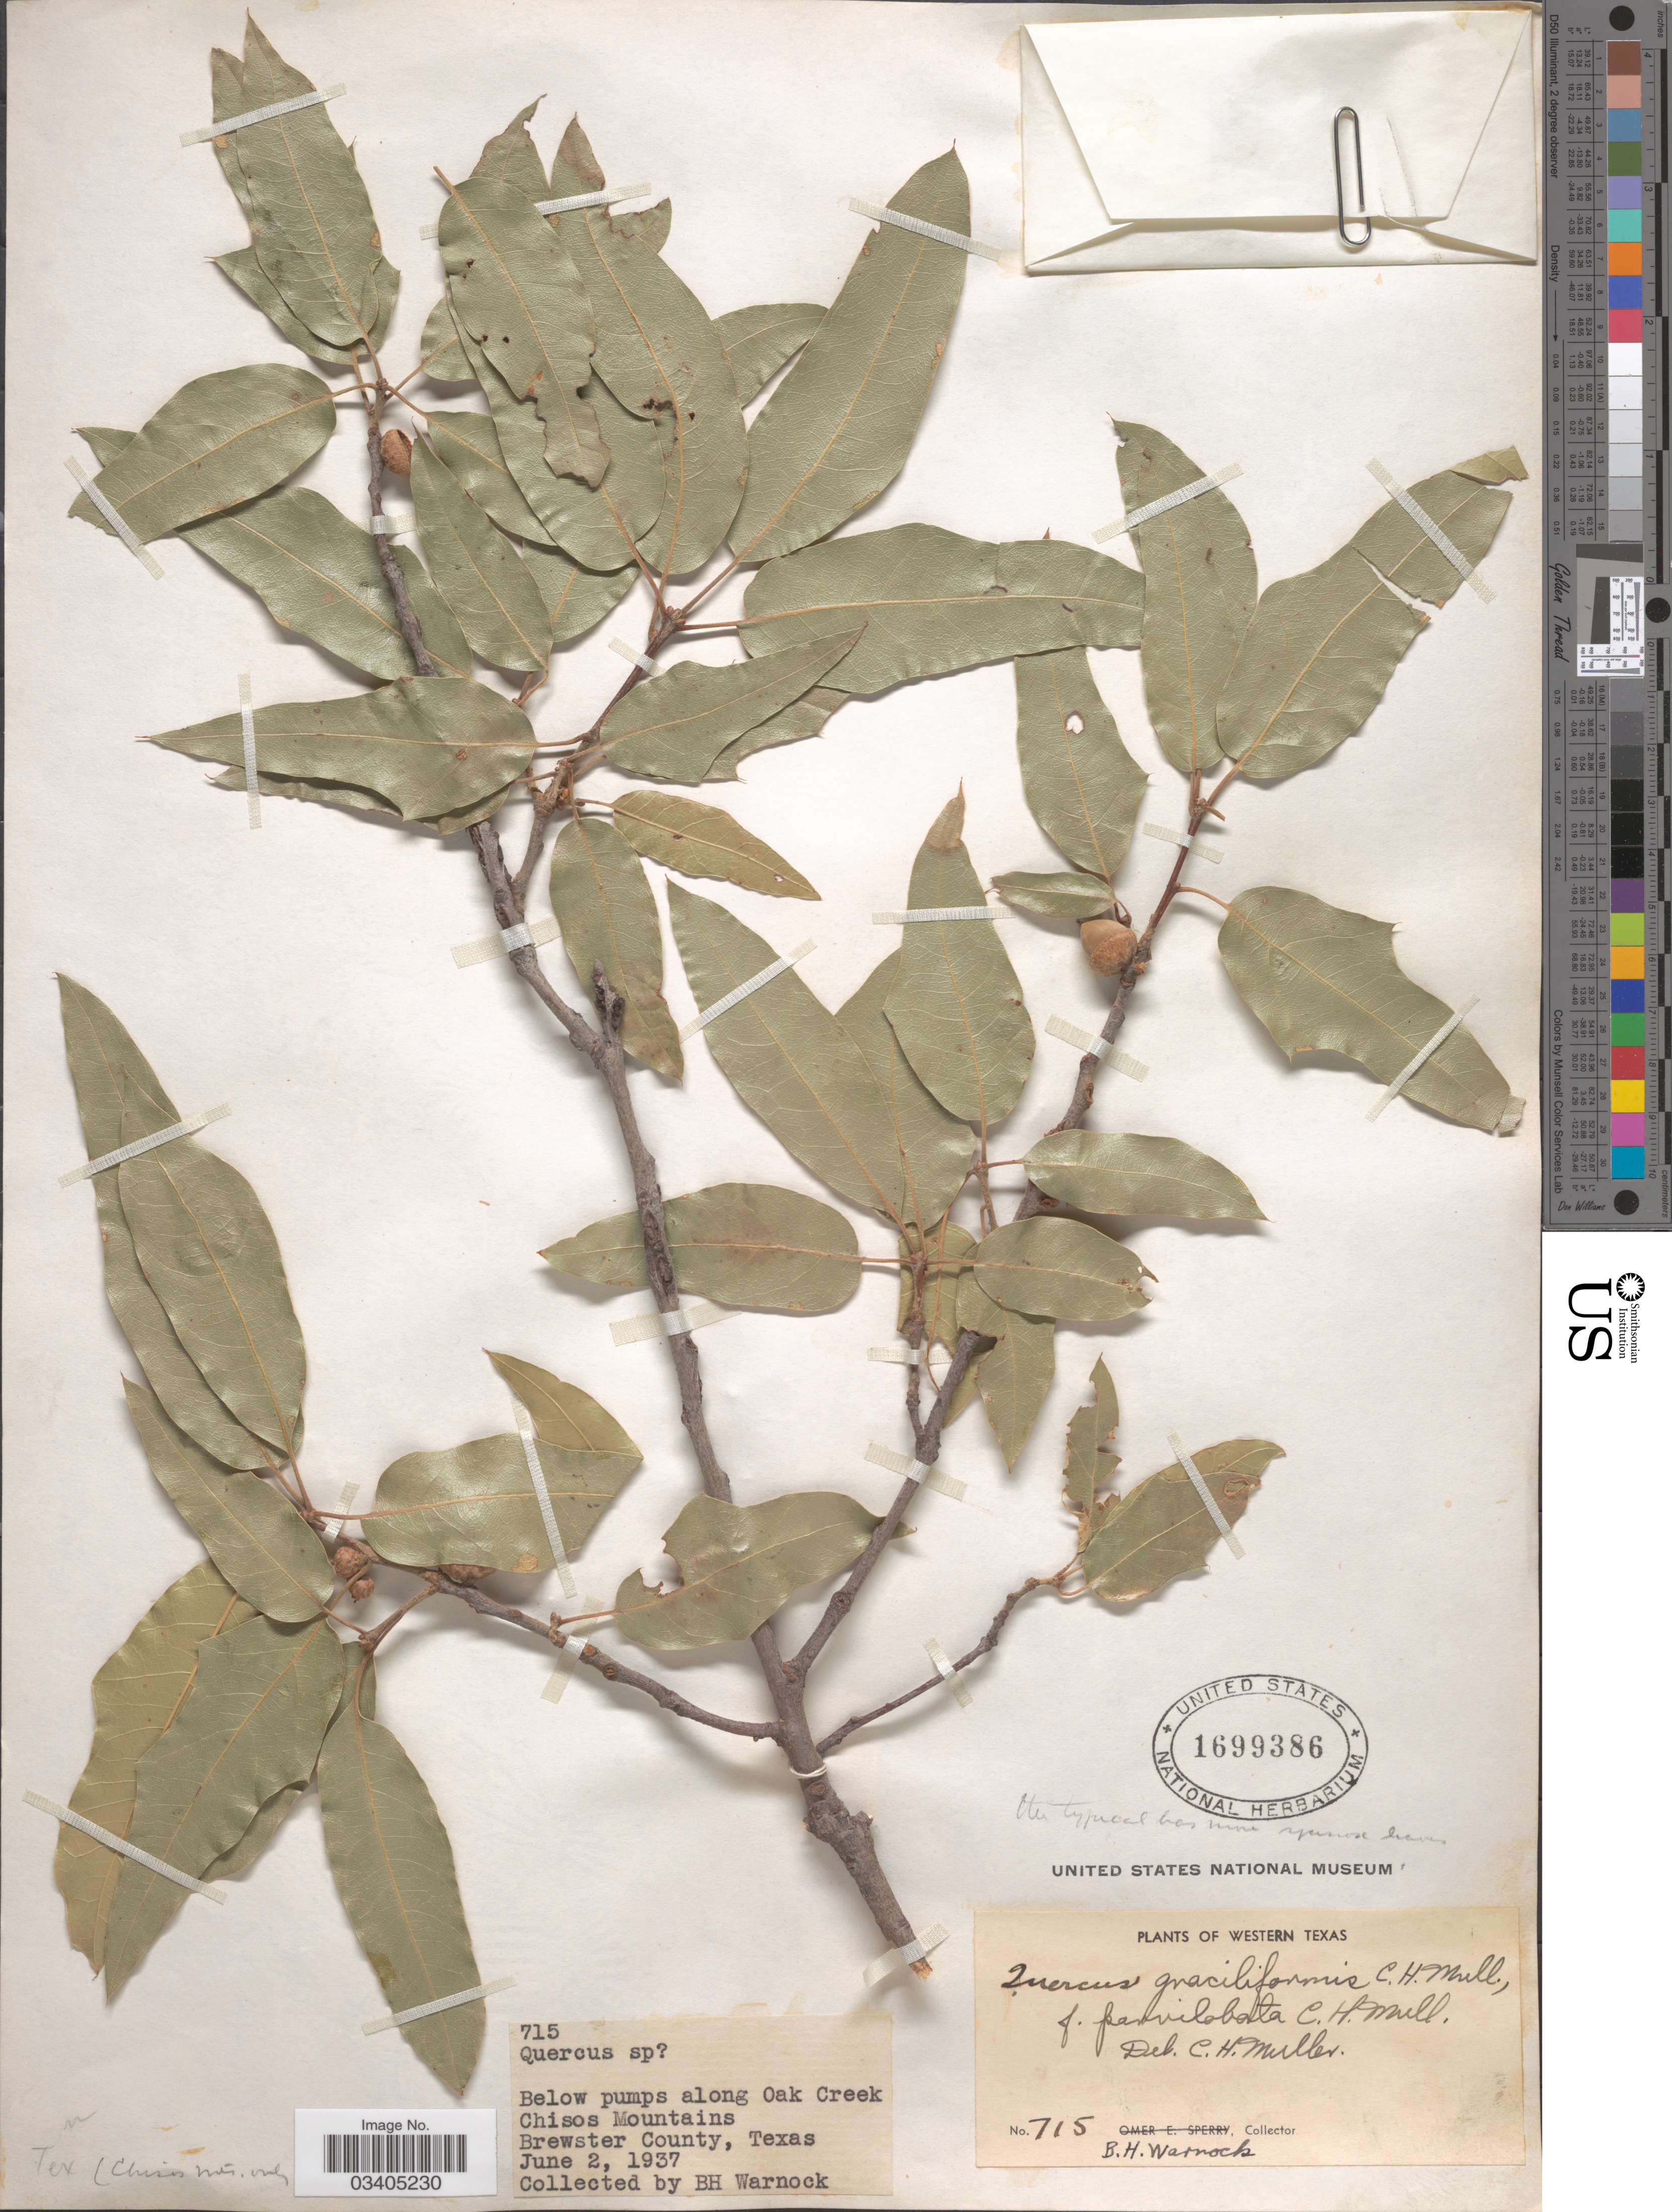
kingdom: Plantae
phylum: Tracheophyta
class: Magnoliopsida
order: Fagales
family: Fagaceae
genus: Quercus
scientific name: Quercus graciliformis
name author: C.H. Müll.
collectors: B. H. Warnock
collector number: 715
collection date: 1937-06-02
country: United States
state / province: Texas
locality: Below pumps along Oak Creek, Chisos Mountains, Brewster County. Western Texas.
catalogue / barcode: US 1699386